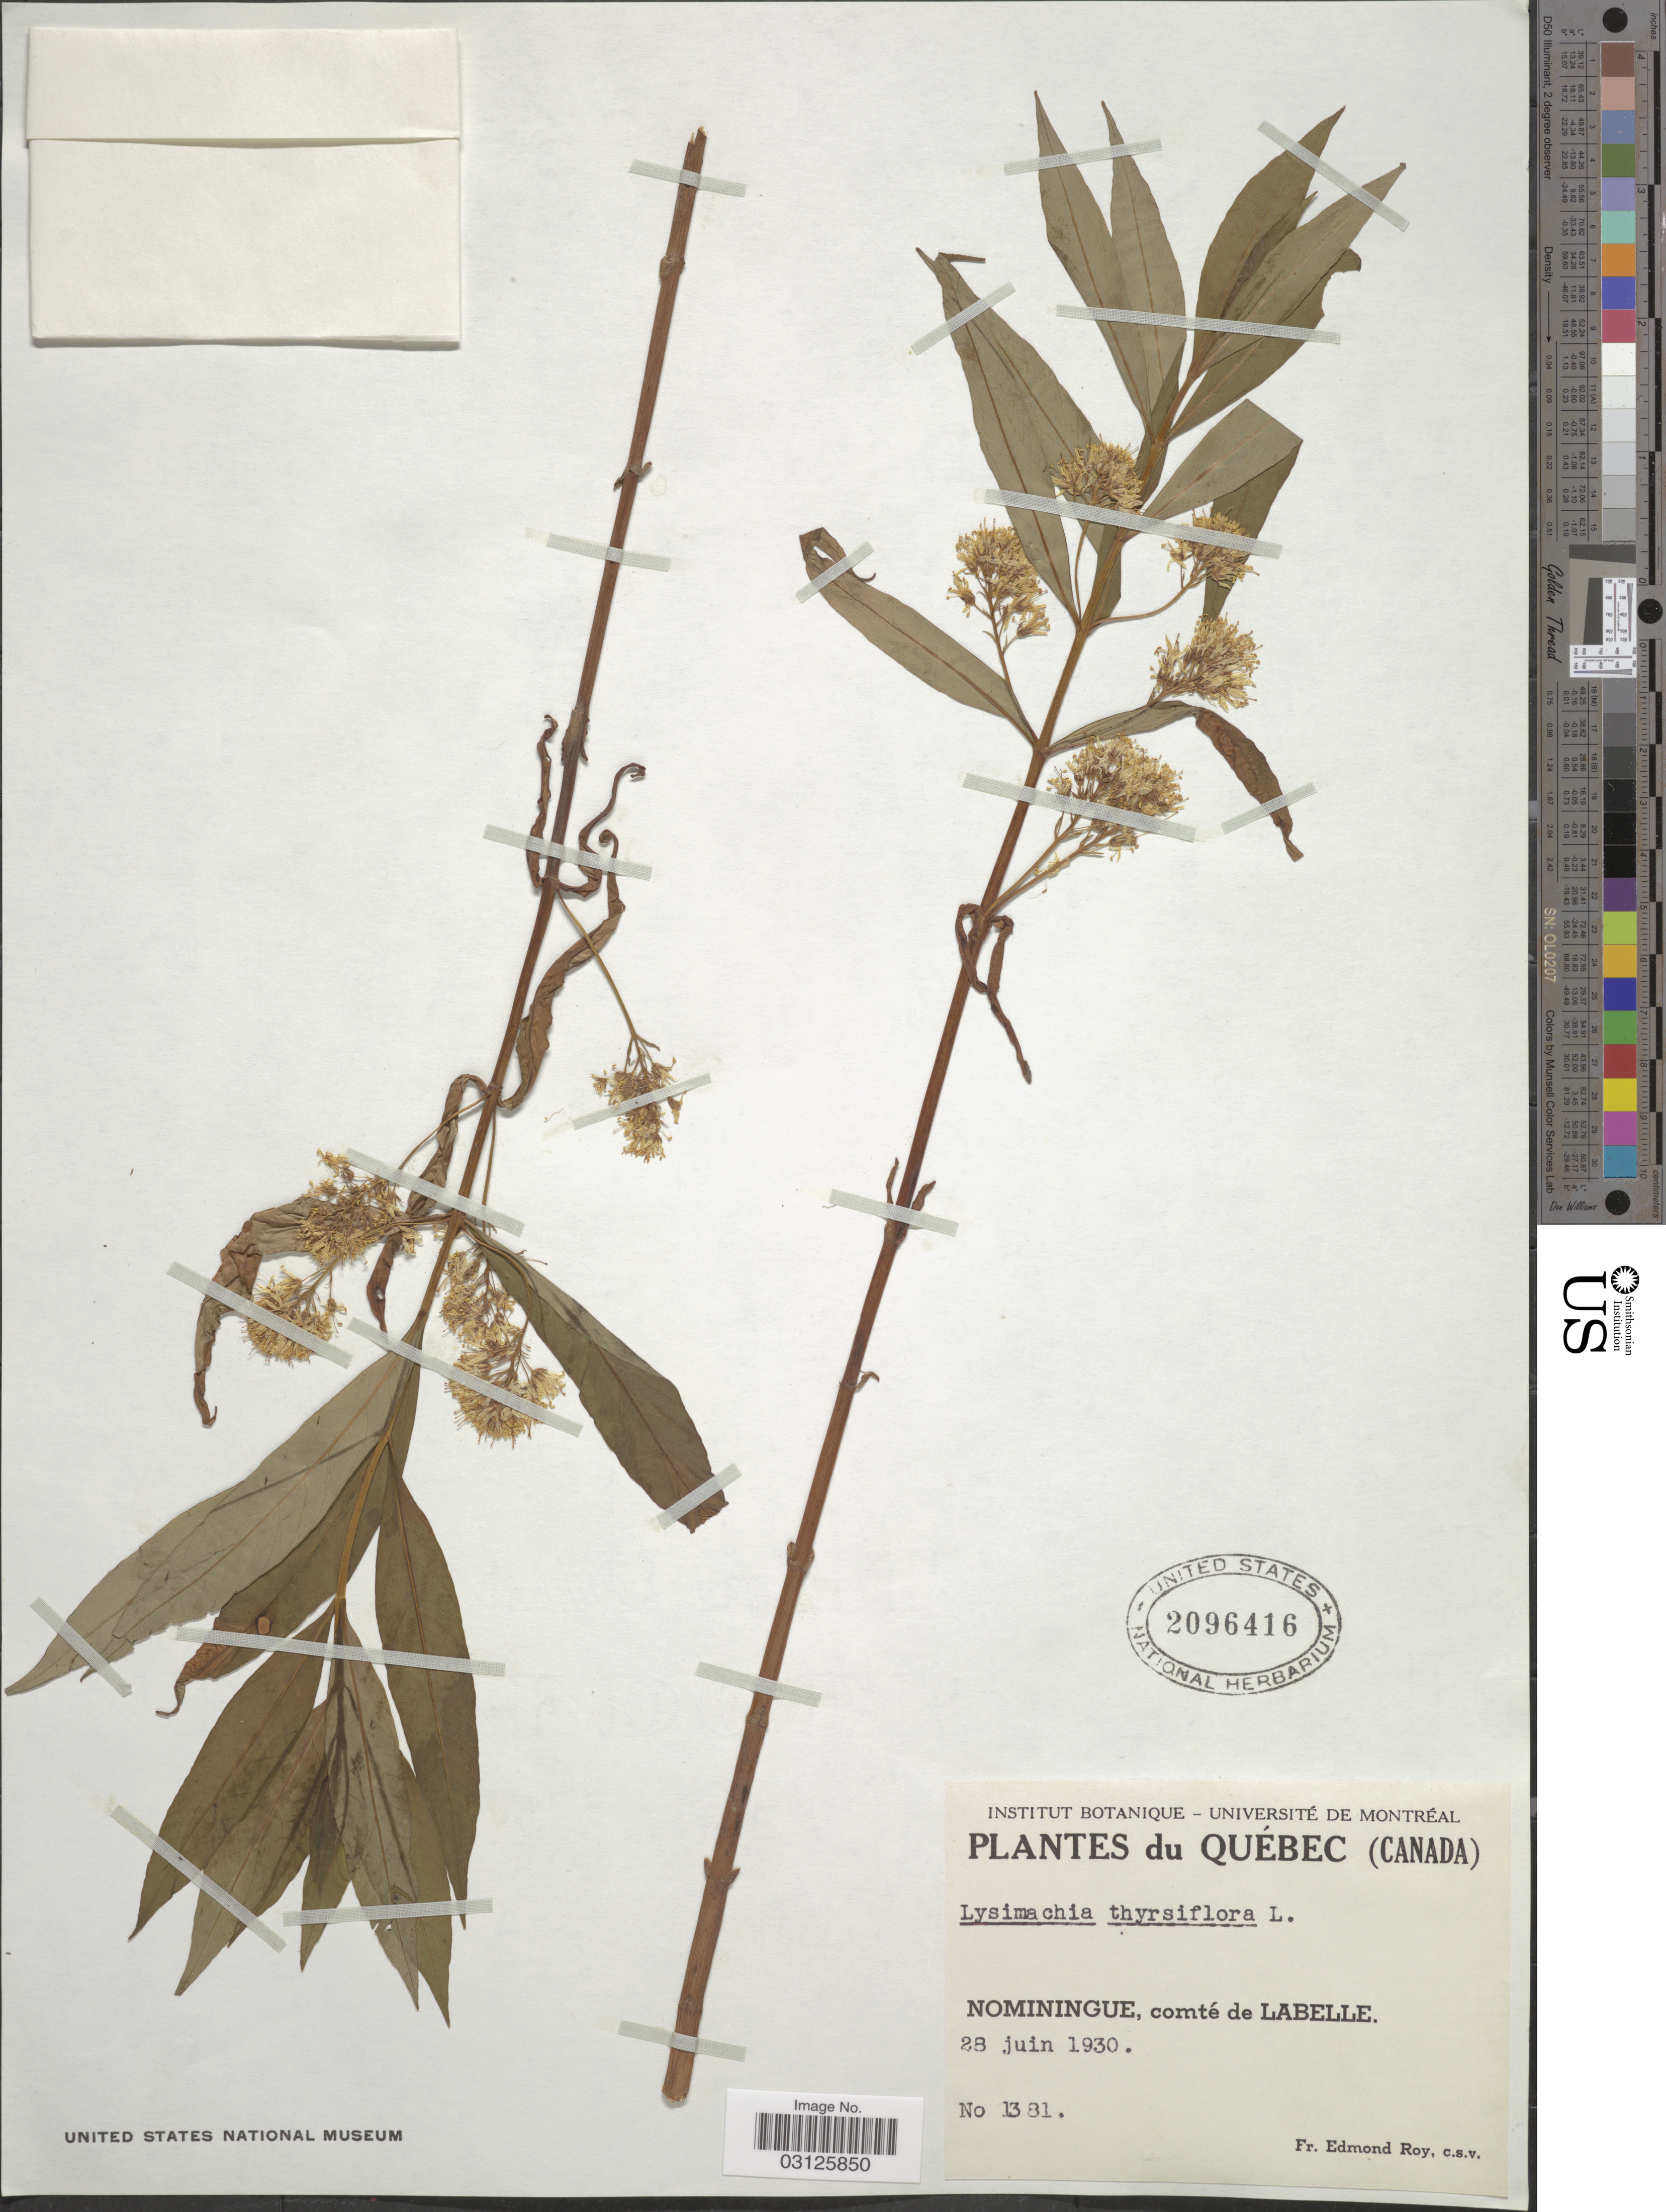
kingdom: Plantae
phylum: Tracheophyta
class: Magnoliopsida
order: Ericales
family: Primulaceae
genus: Lysimachia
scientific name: Lysimachia thyrsiflora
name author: L.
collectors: E. Roy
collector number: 1381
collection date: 1930-06-28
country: Canada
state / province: Quebec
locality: Nominingue, comté de Labelle.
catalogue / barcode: US 2096416